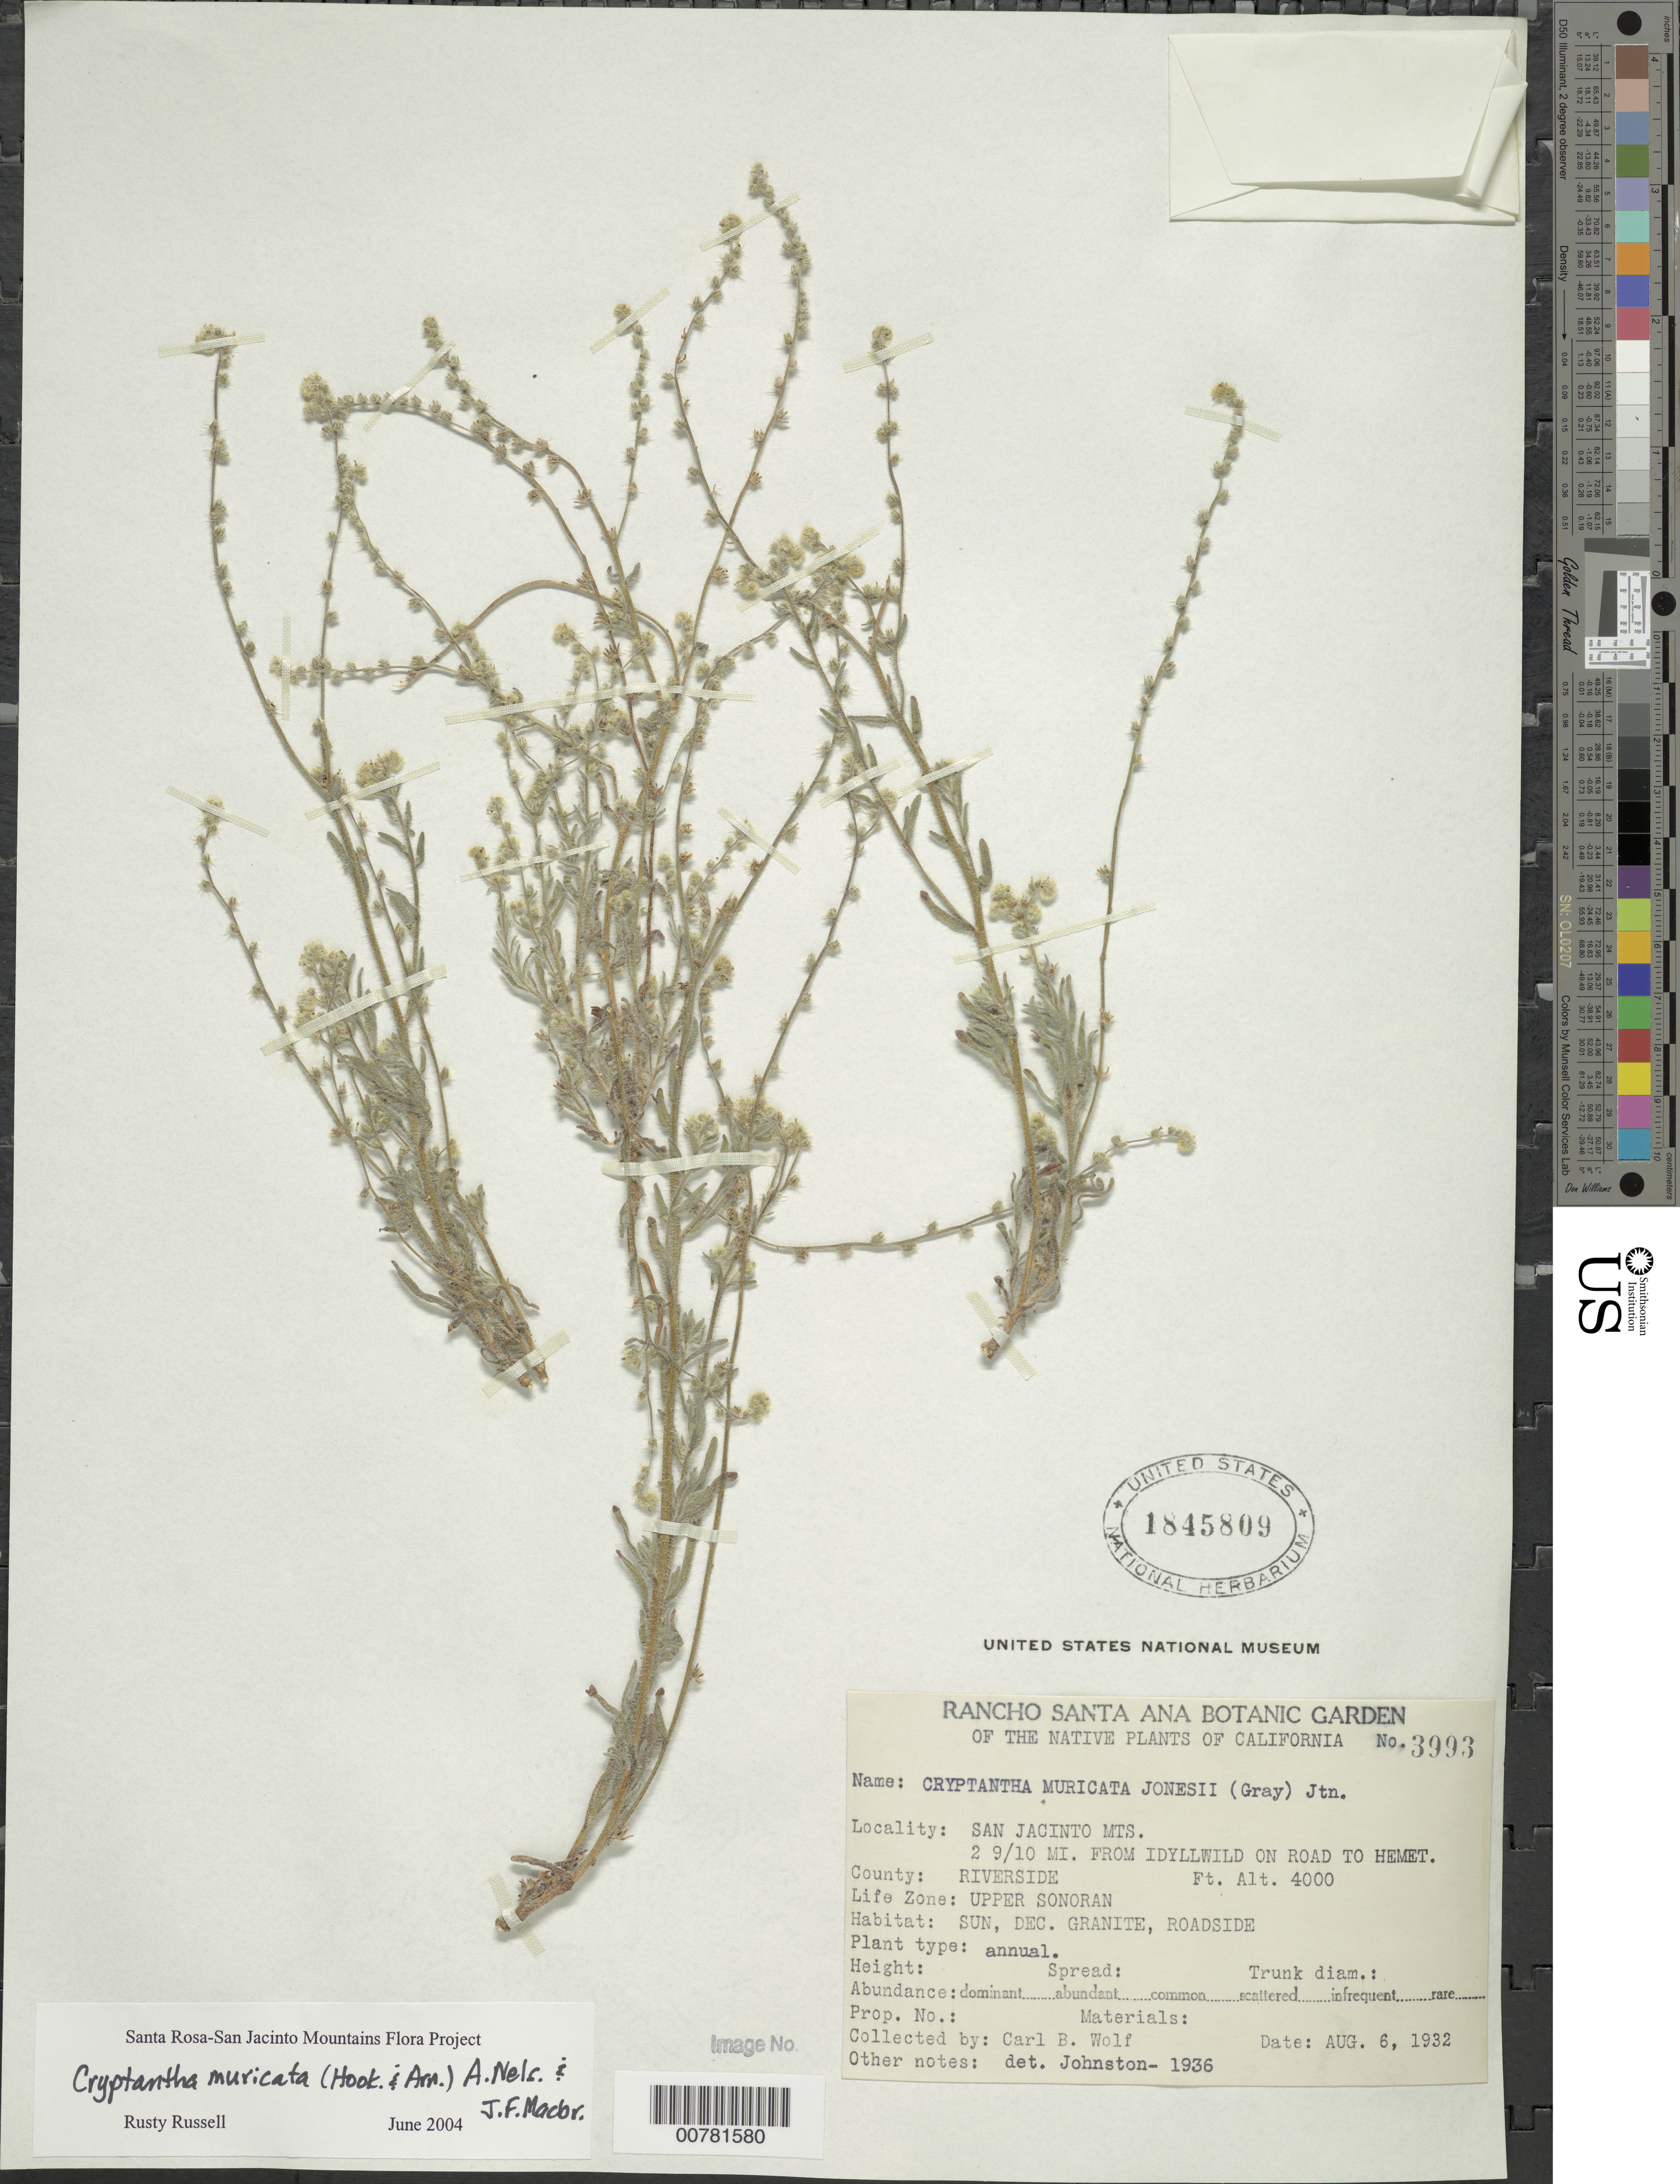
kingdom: Plantae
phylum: Tracheophyta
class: Magnoliopsida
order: Boraginales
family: Boraginaceae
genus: Cryptantha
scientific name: Cryptantha muricata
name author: (Hook. & Arn.) A. Nelson & J.F. Macbr.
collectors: C. B. Wolf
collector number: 3993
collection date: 1932-08-06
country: United States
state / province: California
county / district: Riverside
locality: San Jacinto Mts. 2 9/10 mi. from Idyllwilld on road to Hemet. County: Riverside. Life Zone: Upper Sonoran.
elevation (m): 1219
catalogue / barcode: US 1845809